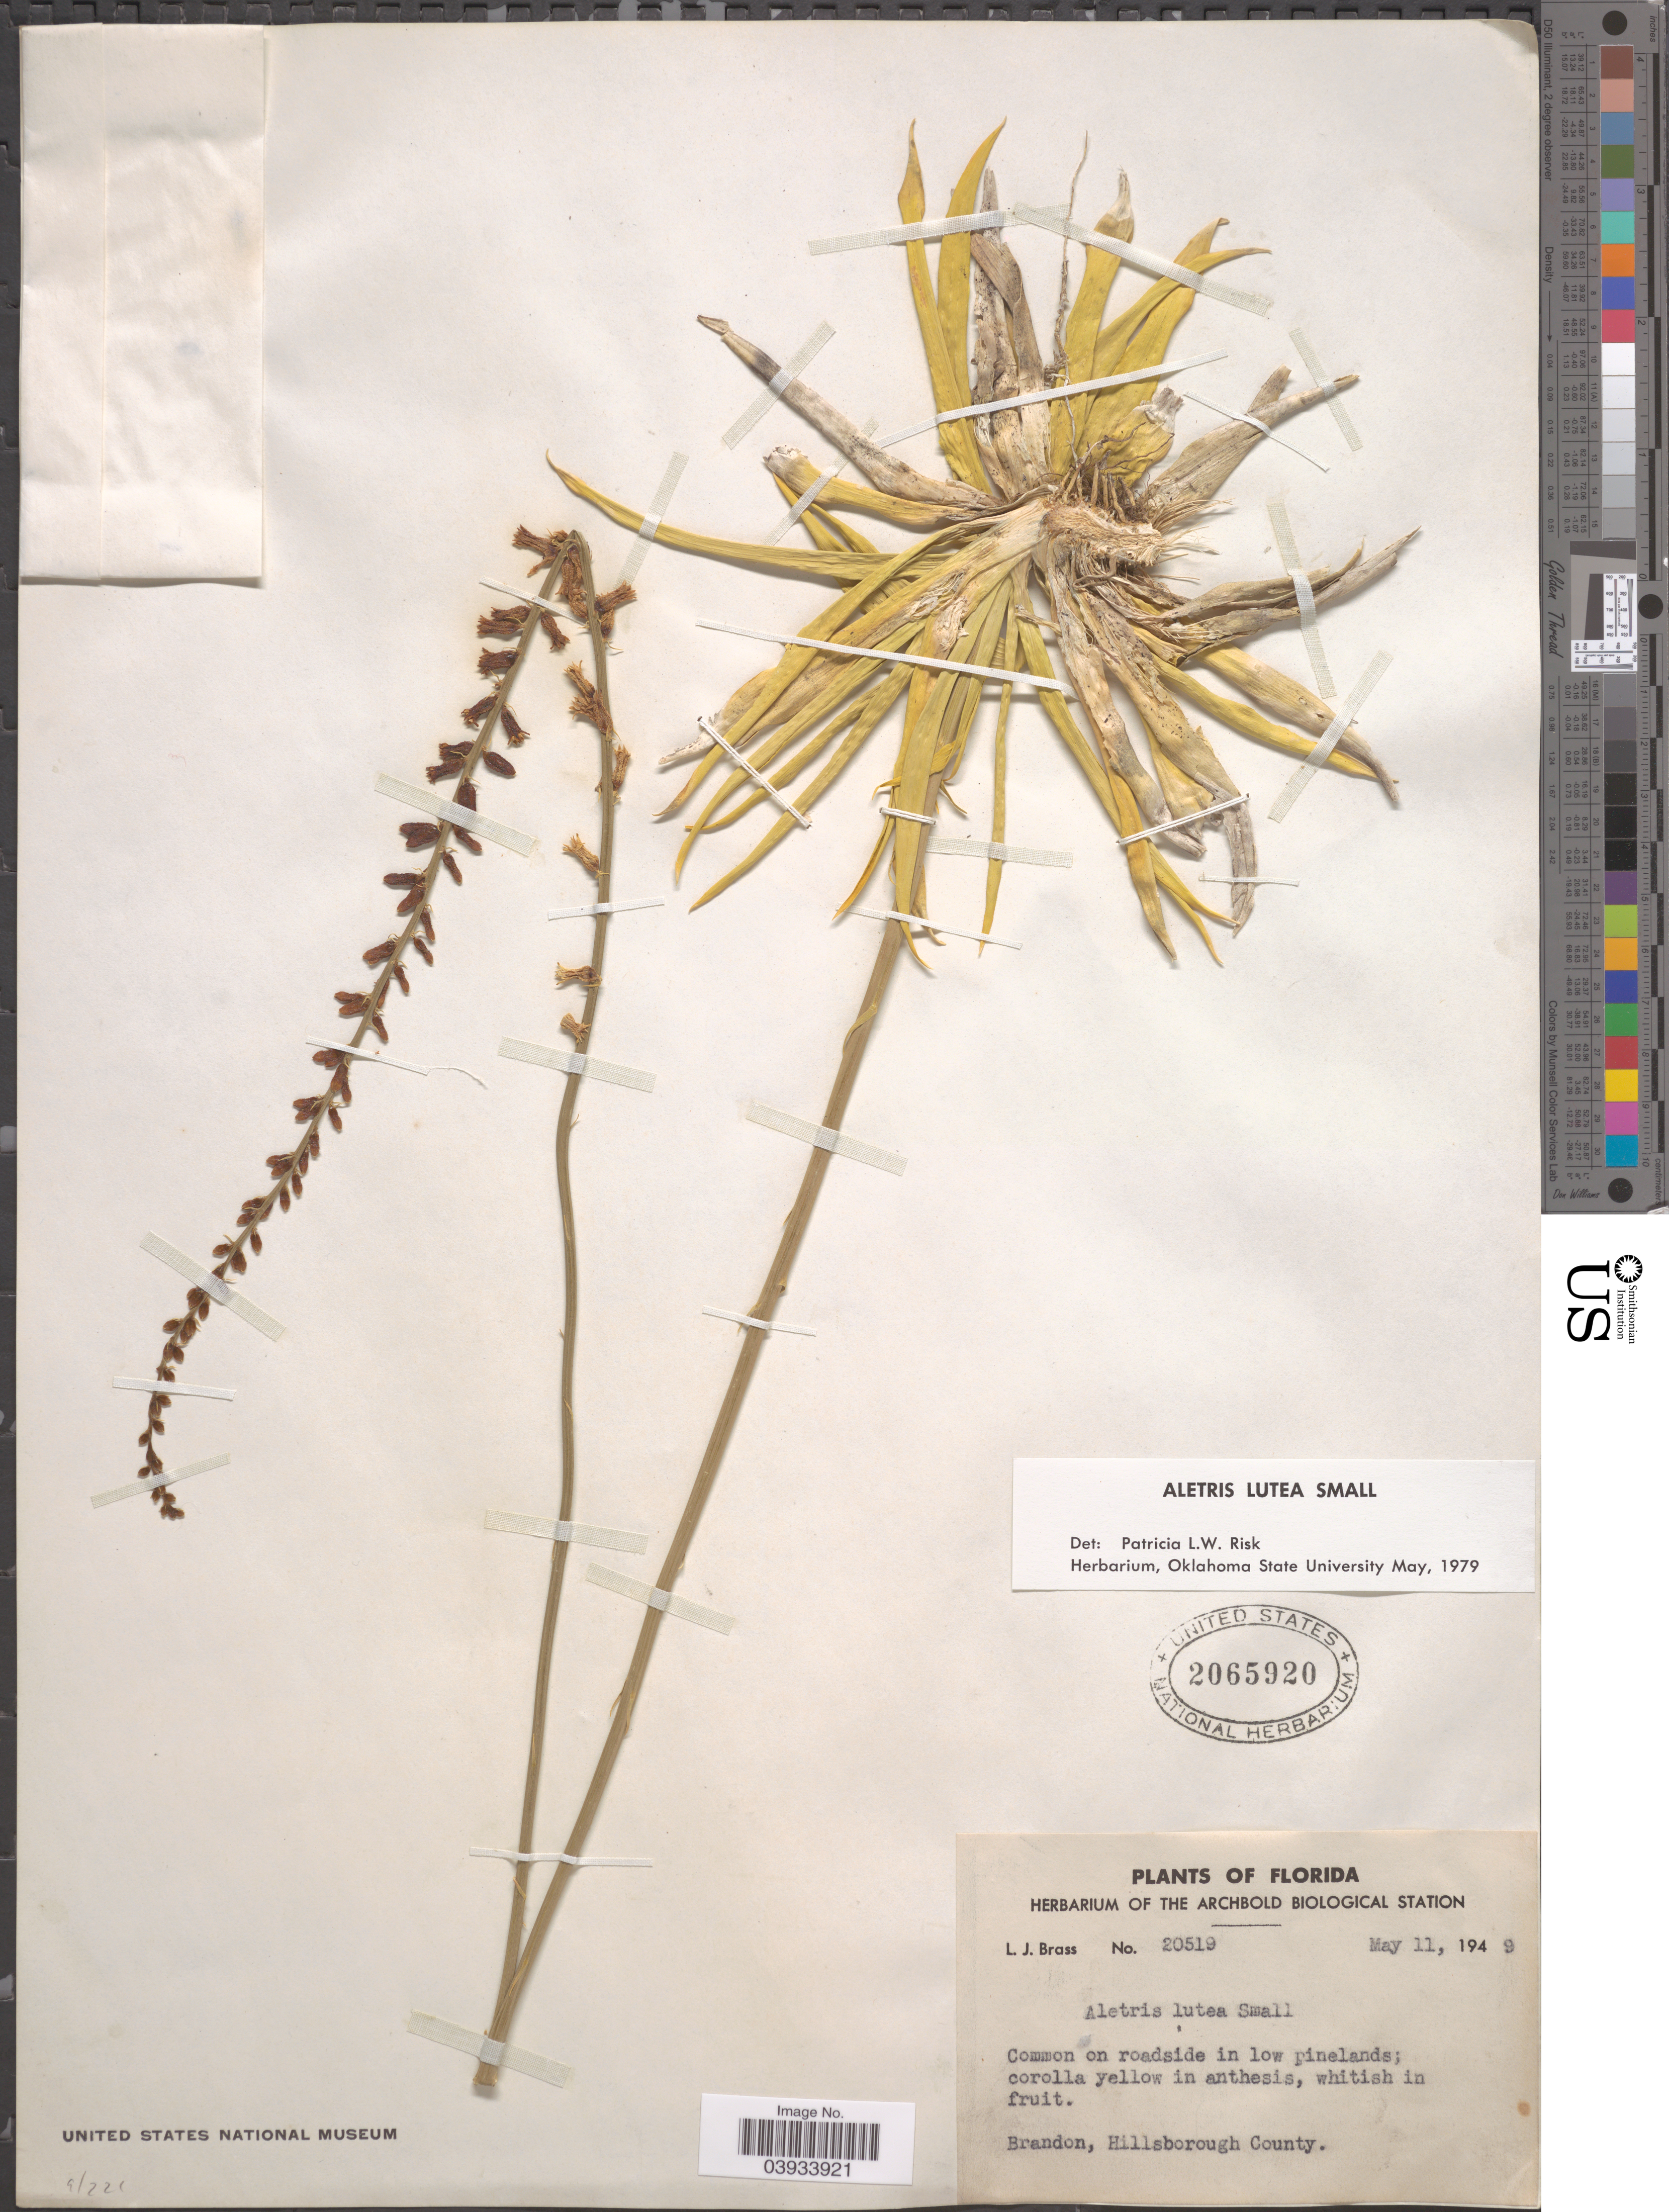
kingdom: Plantae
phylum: Tracheophyta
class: Liliopsida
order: Dioscoreales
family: Nartheciaceae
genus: Aletris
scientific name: Aletris lutea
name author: Small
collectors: L. J. Brass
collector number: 20519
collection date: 1949-05-11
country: United States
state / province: Florida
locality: Brandon, Hillsborough County.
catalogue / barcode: US 2065920